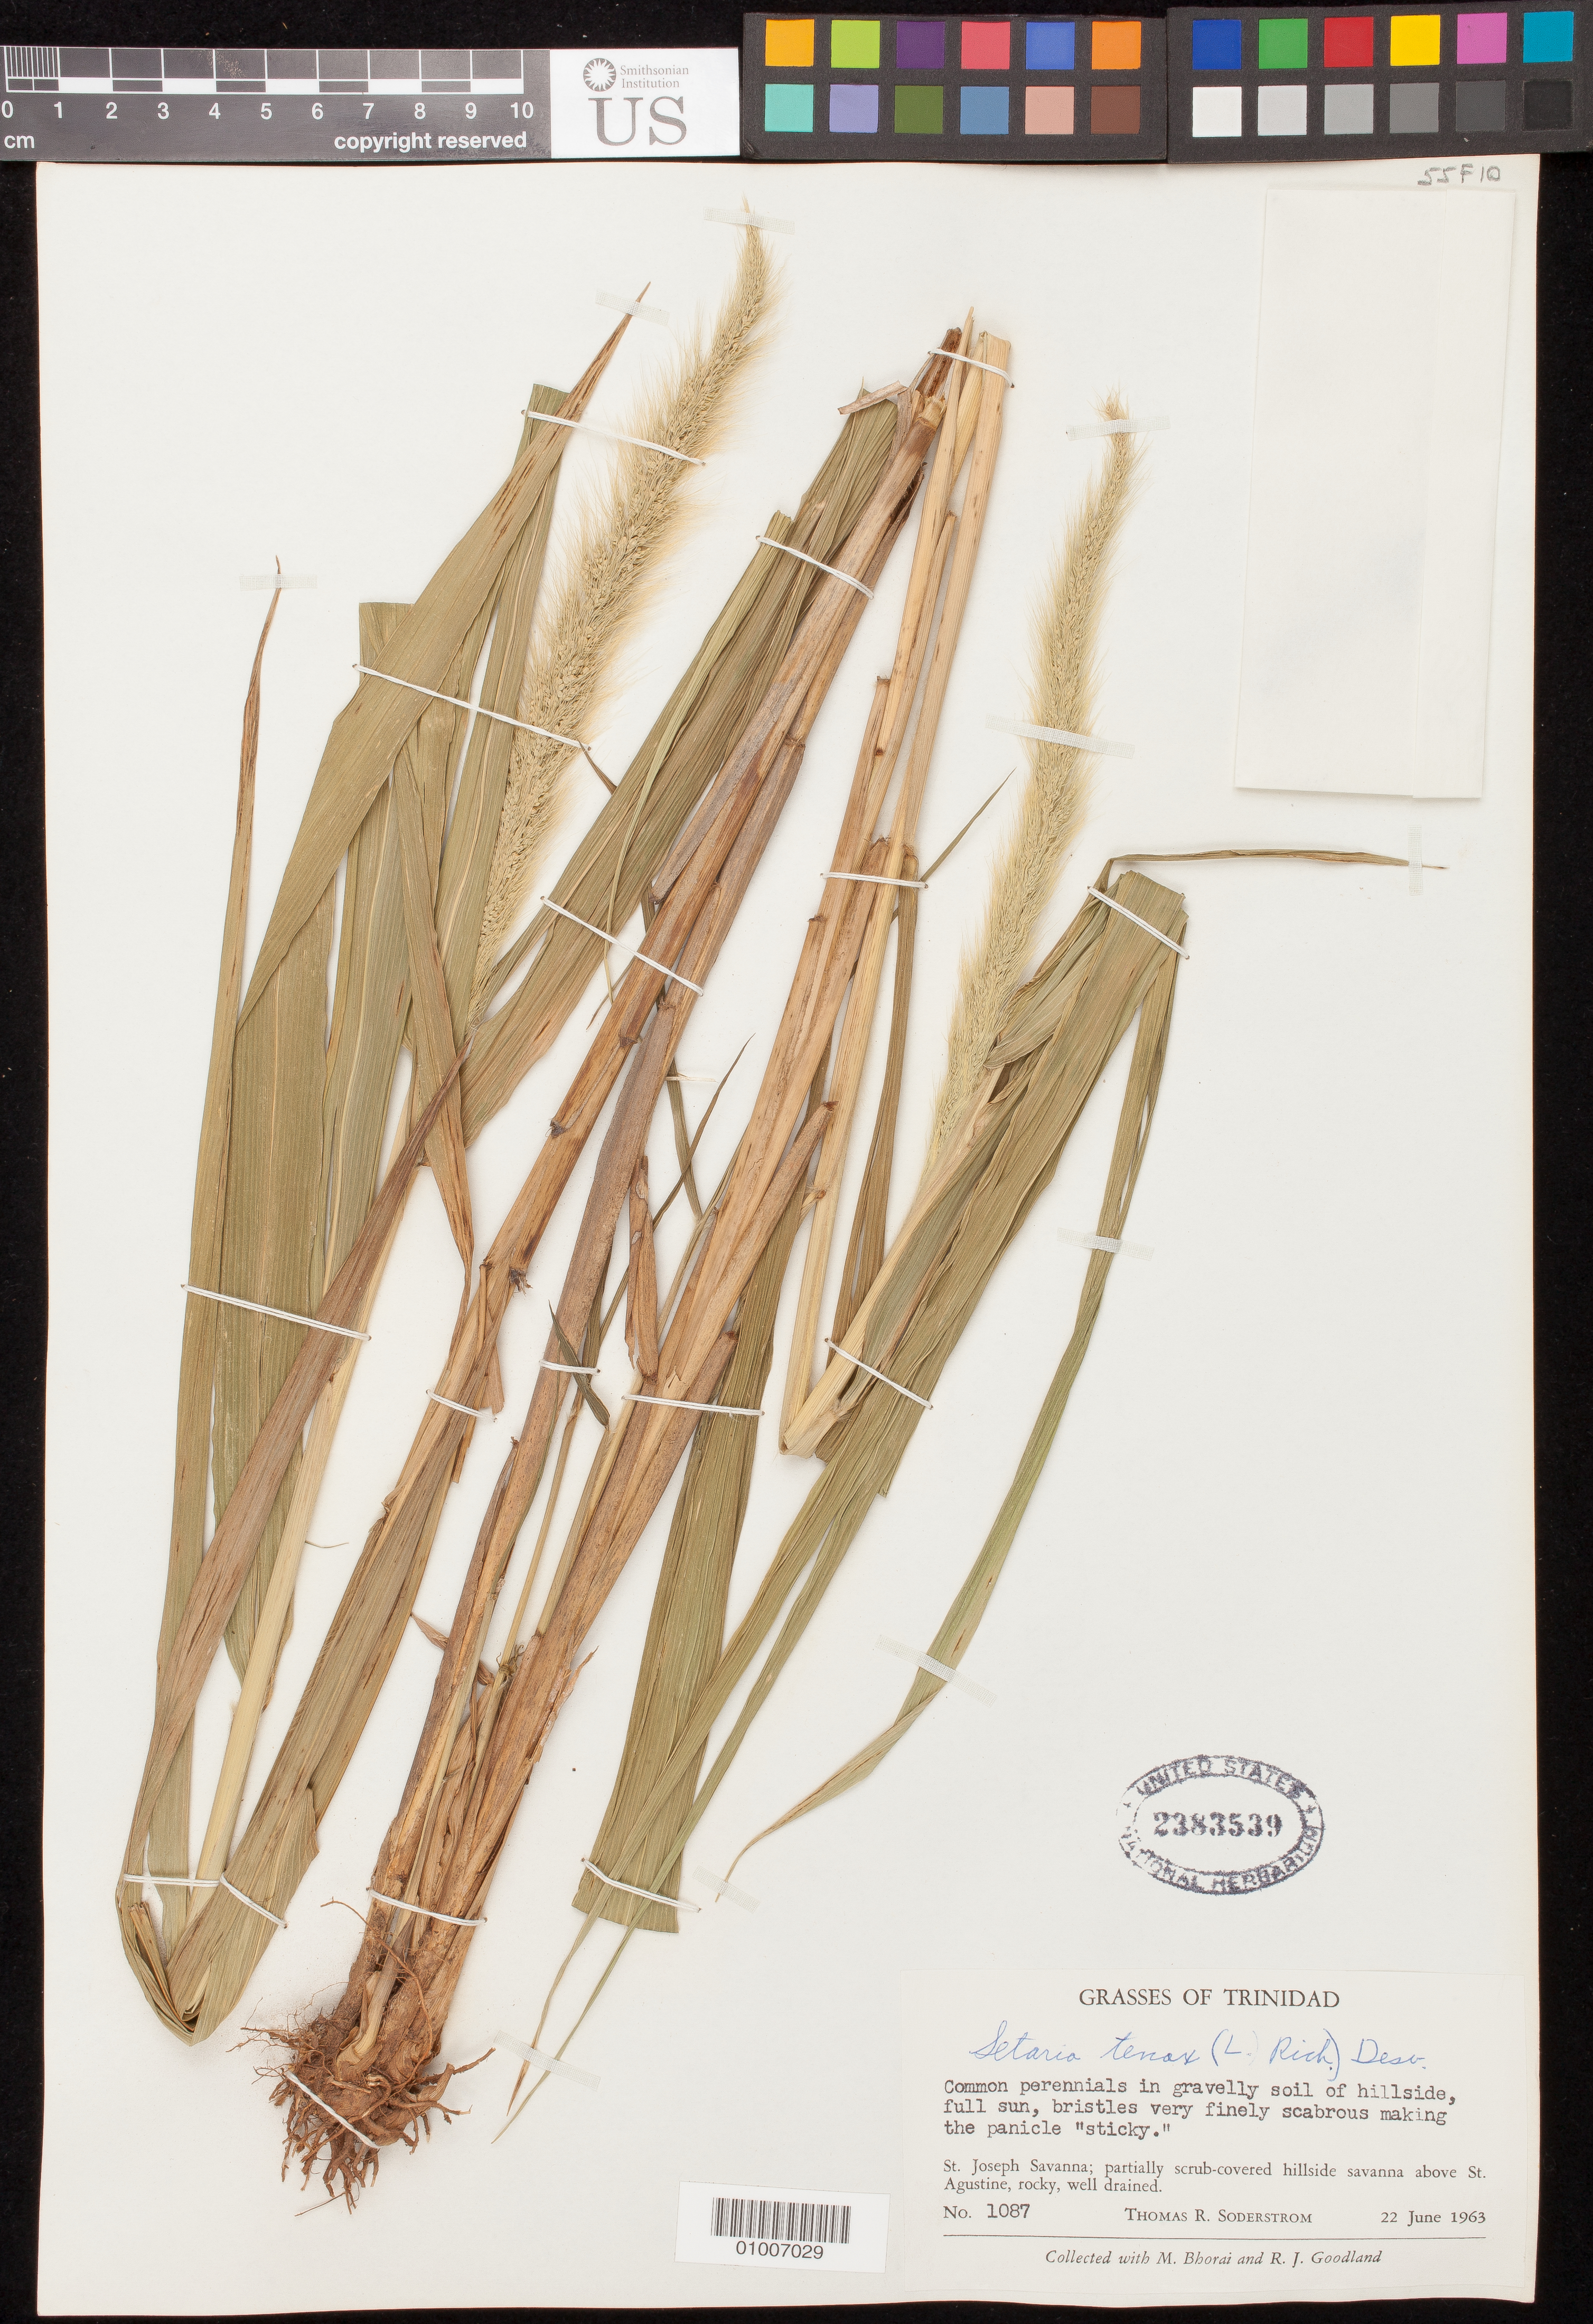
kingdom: Plantae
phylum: Tracheophyta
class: Liliopsida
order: Poales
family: Poaceae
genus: Setaria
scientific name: Setaria tenax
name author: (Rich.) Desv.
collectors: M. Bhorai & R. Goodland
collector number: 1087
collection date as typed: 22 Jun 1963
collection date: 1963-06-22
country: Trinidad and Tobago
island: Trinidad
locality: St. Joseph Savanna; partially scrub-covered hillside savanna above St. Augustine, rocky, well drained.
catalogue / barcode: US 2383539